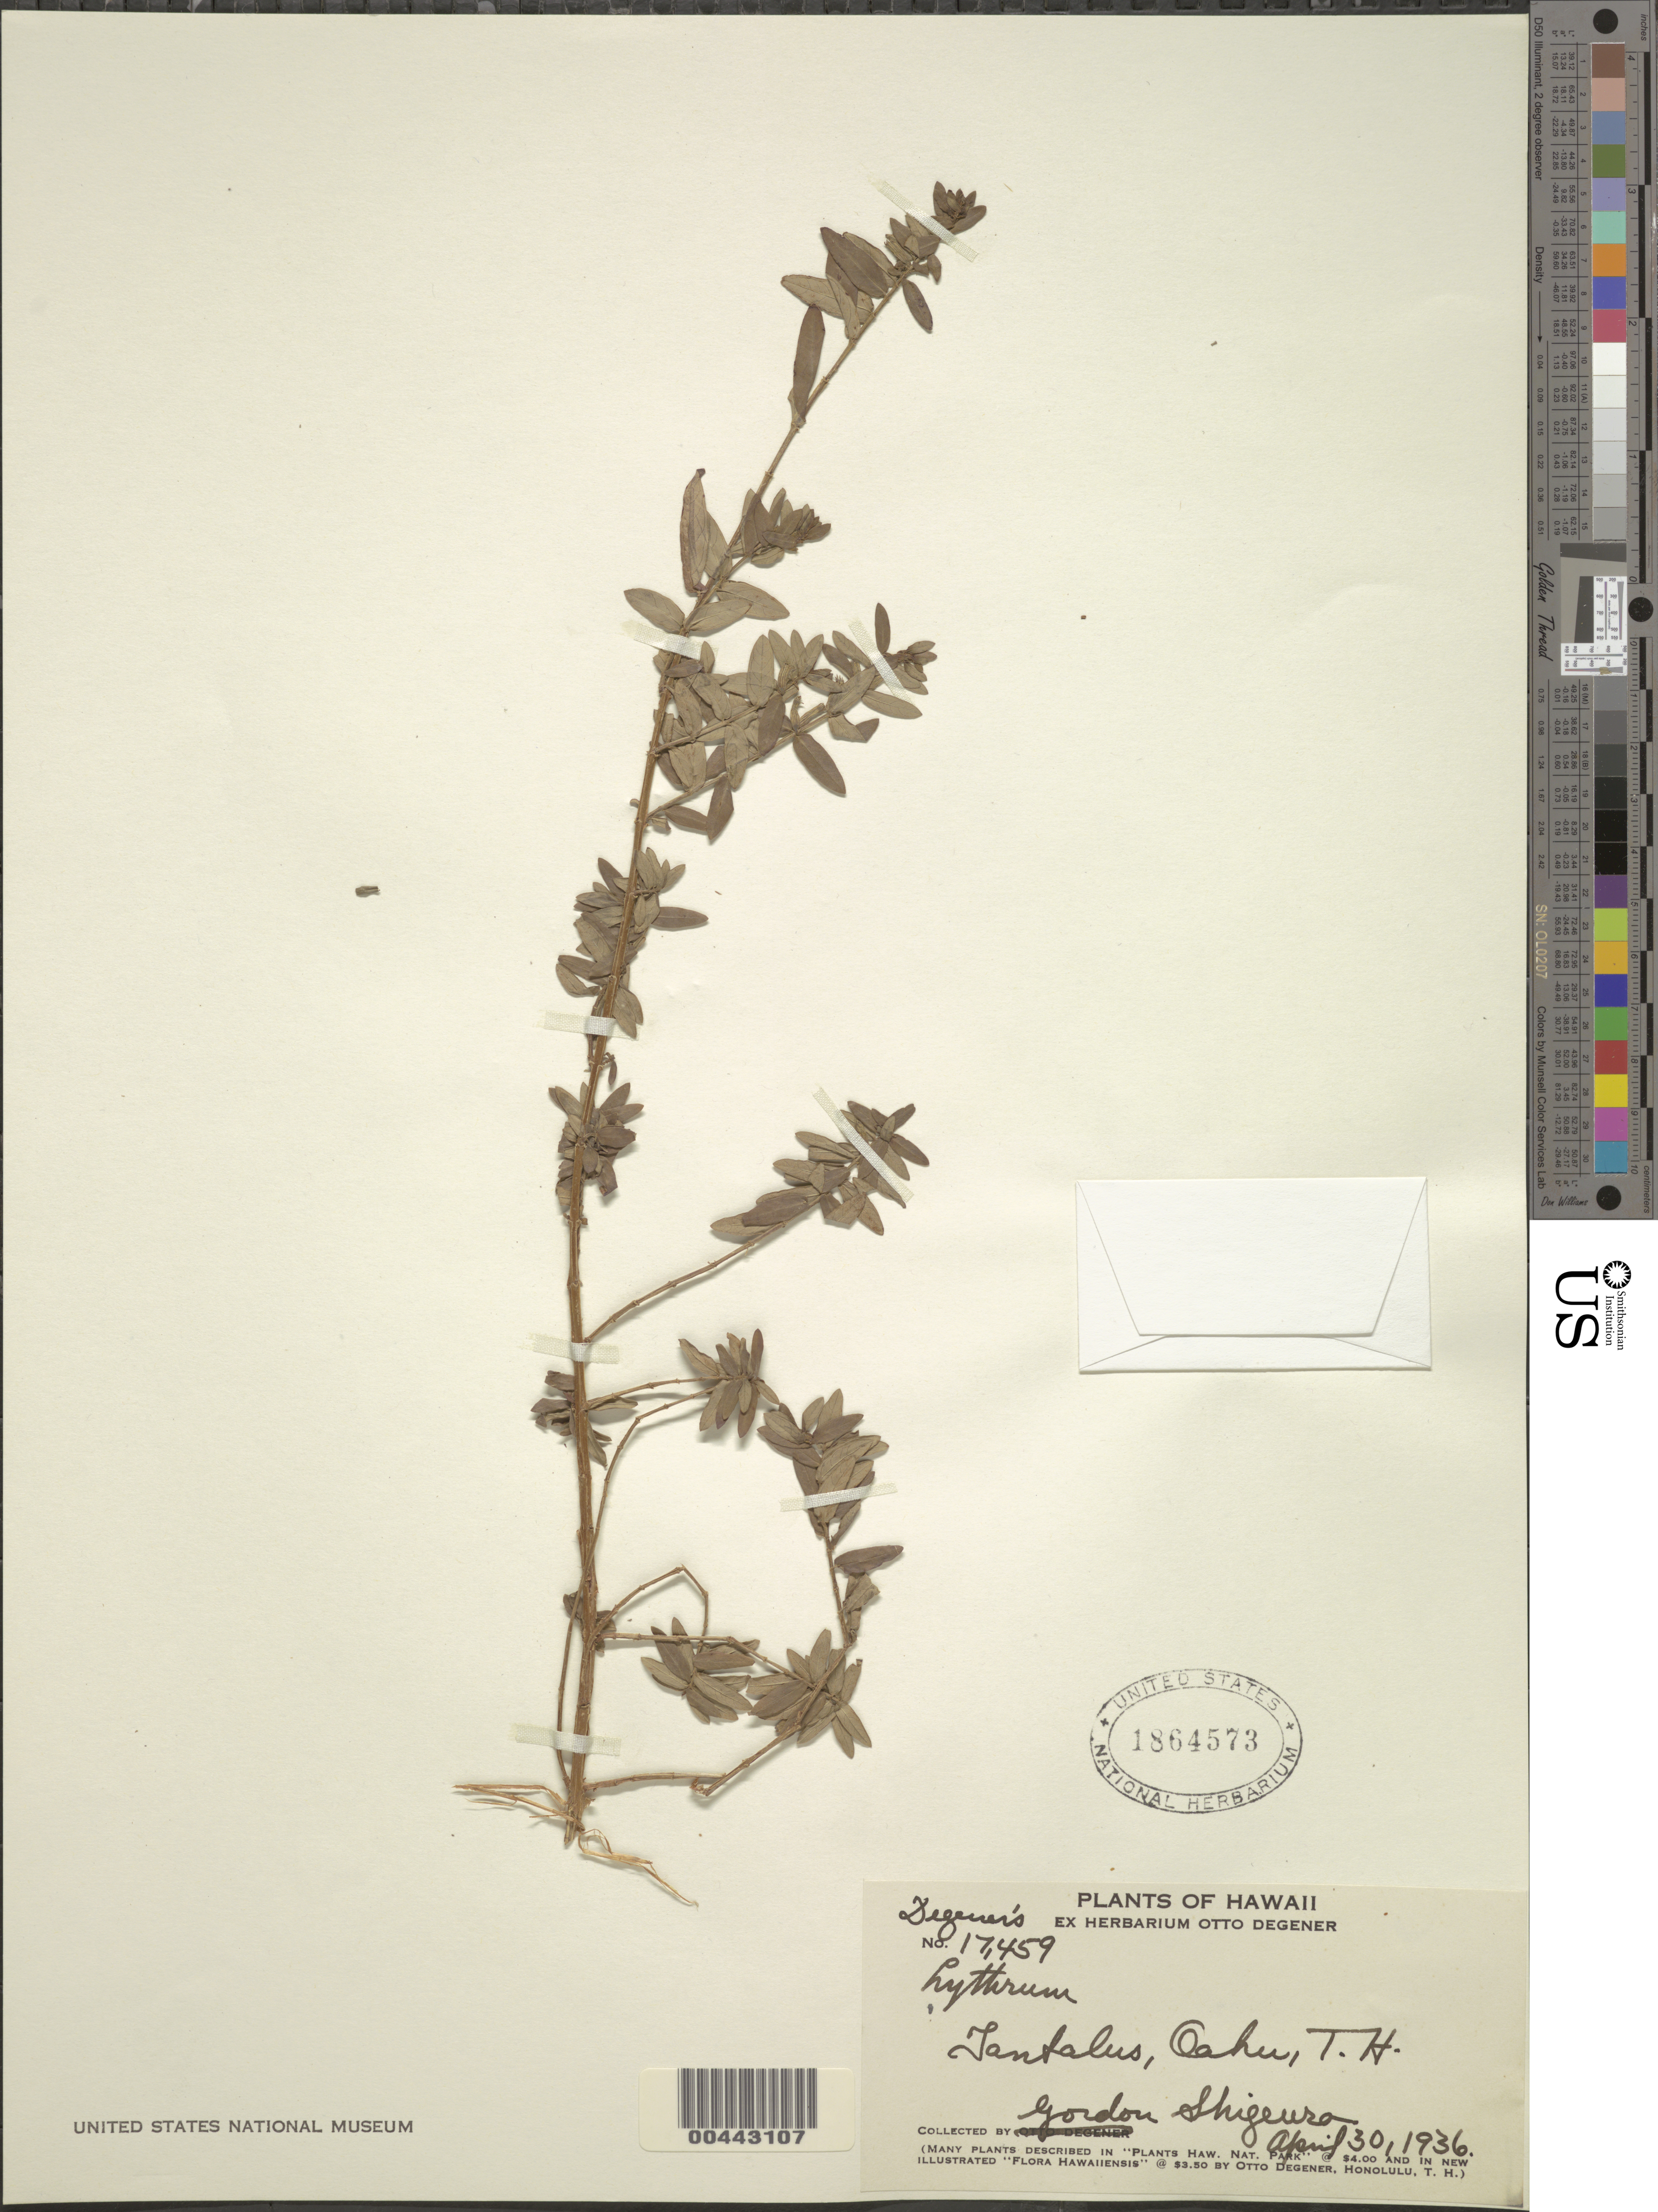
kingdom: Plantae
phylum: Tracheophyta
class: Magnoliopsida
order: Myrtales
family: Lythraceae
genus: Lythrum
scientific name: Lythrum sp.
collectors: G. Shigeura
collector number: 17459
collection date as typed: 30 Apr 1936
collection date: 1936-04-30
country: United States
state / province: Hawaii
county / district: Honolulu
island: Oahu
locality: Tantalus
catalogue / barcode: US 1864573